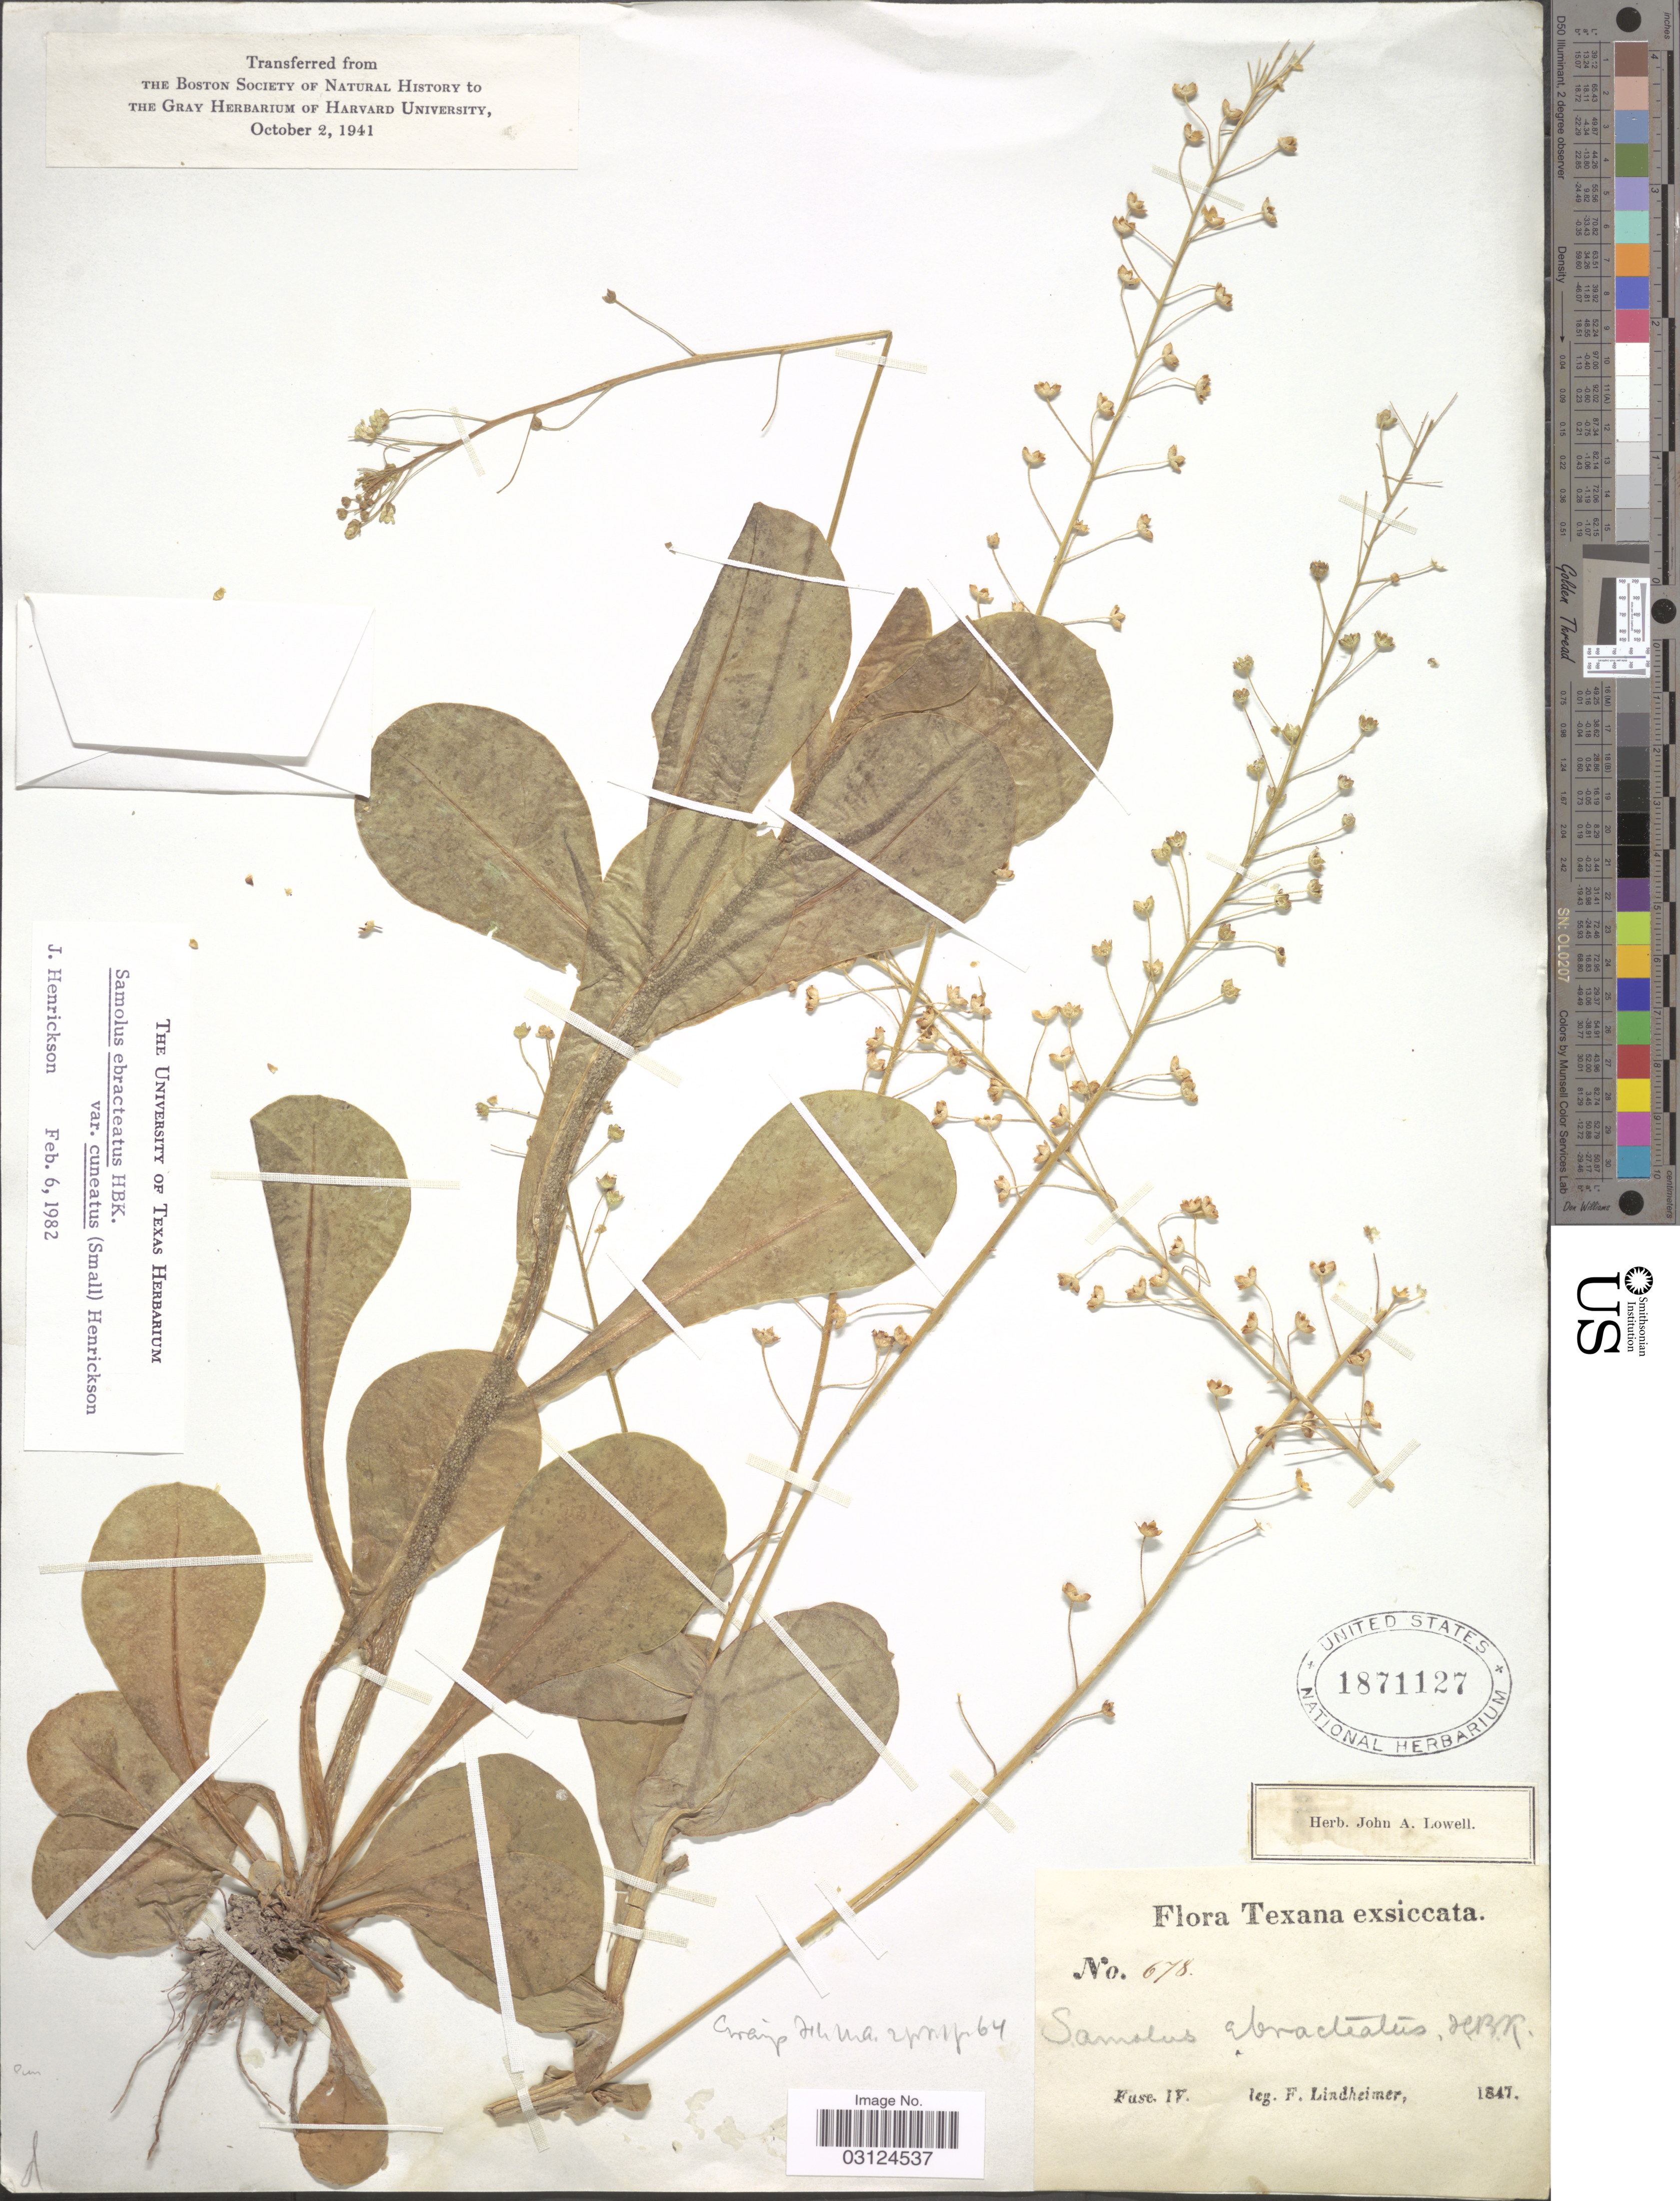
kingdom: Plantae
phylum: Tracheophyta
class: Magnoliopsida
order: Ericales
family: Primulaceae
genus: Samolus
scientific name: Samolus ebracteatus subsp. cuneatus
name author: (Small) R. Knuth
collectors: F. Lindheimer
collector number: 678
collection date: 1847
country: United States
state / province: Texas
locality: Fase IV.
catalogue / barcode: US 1871127